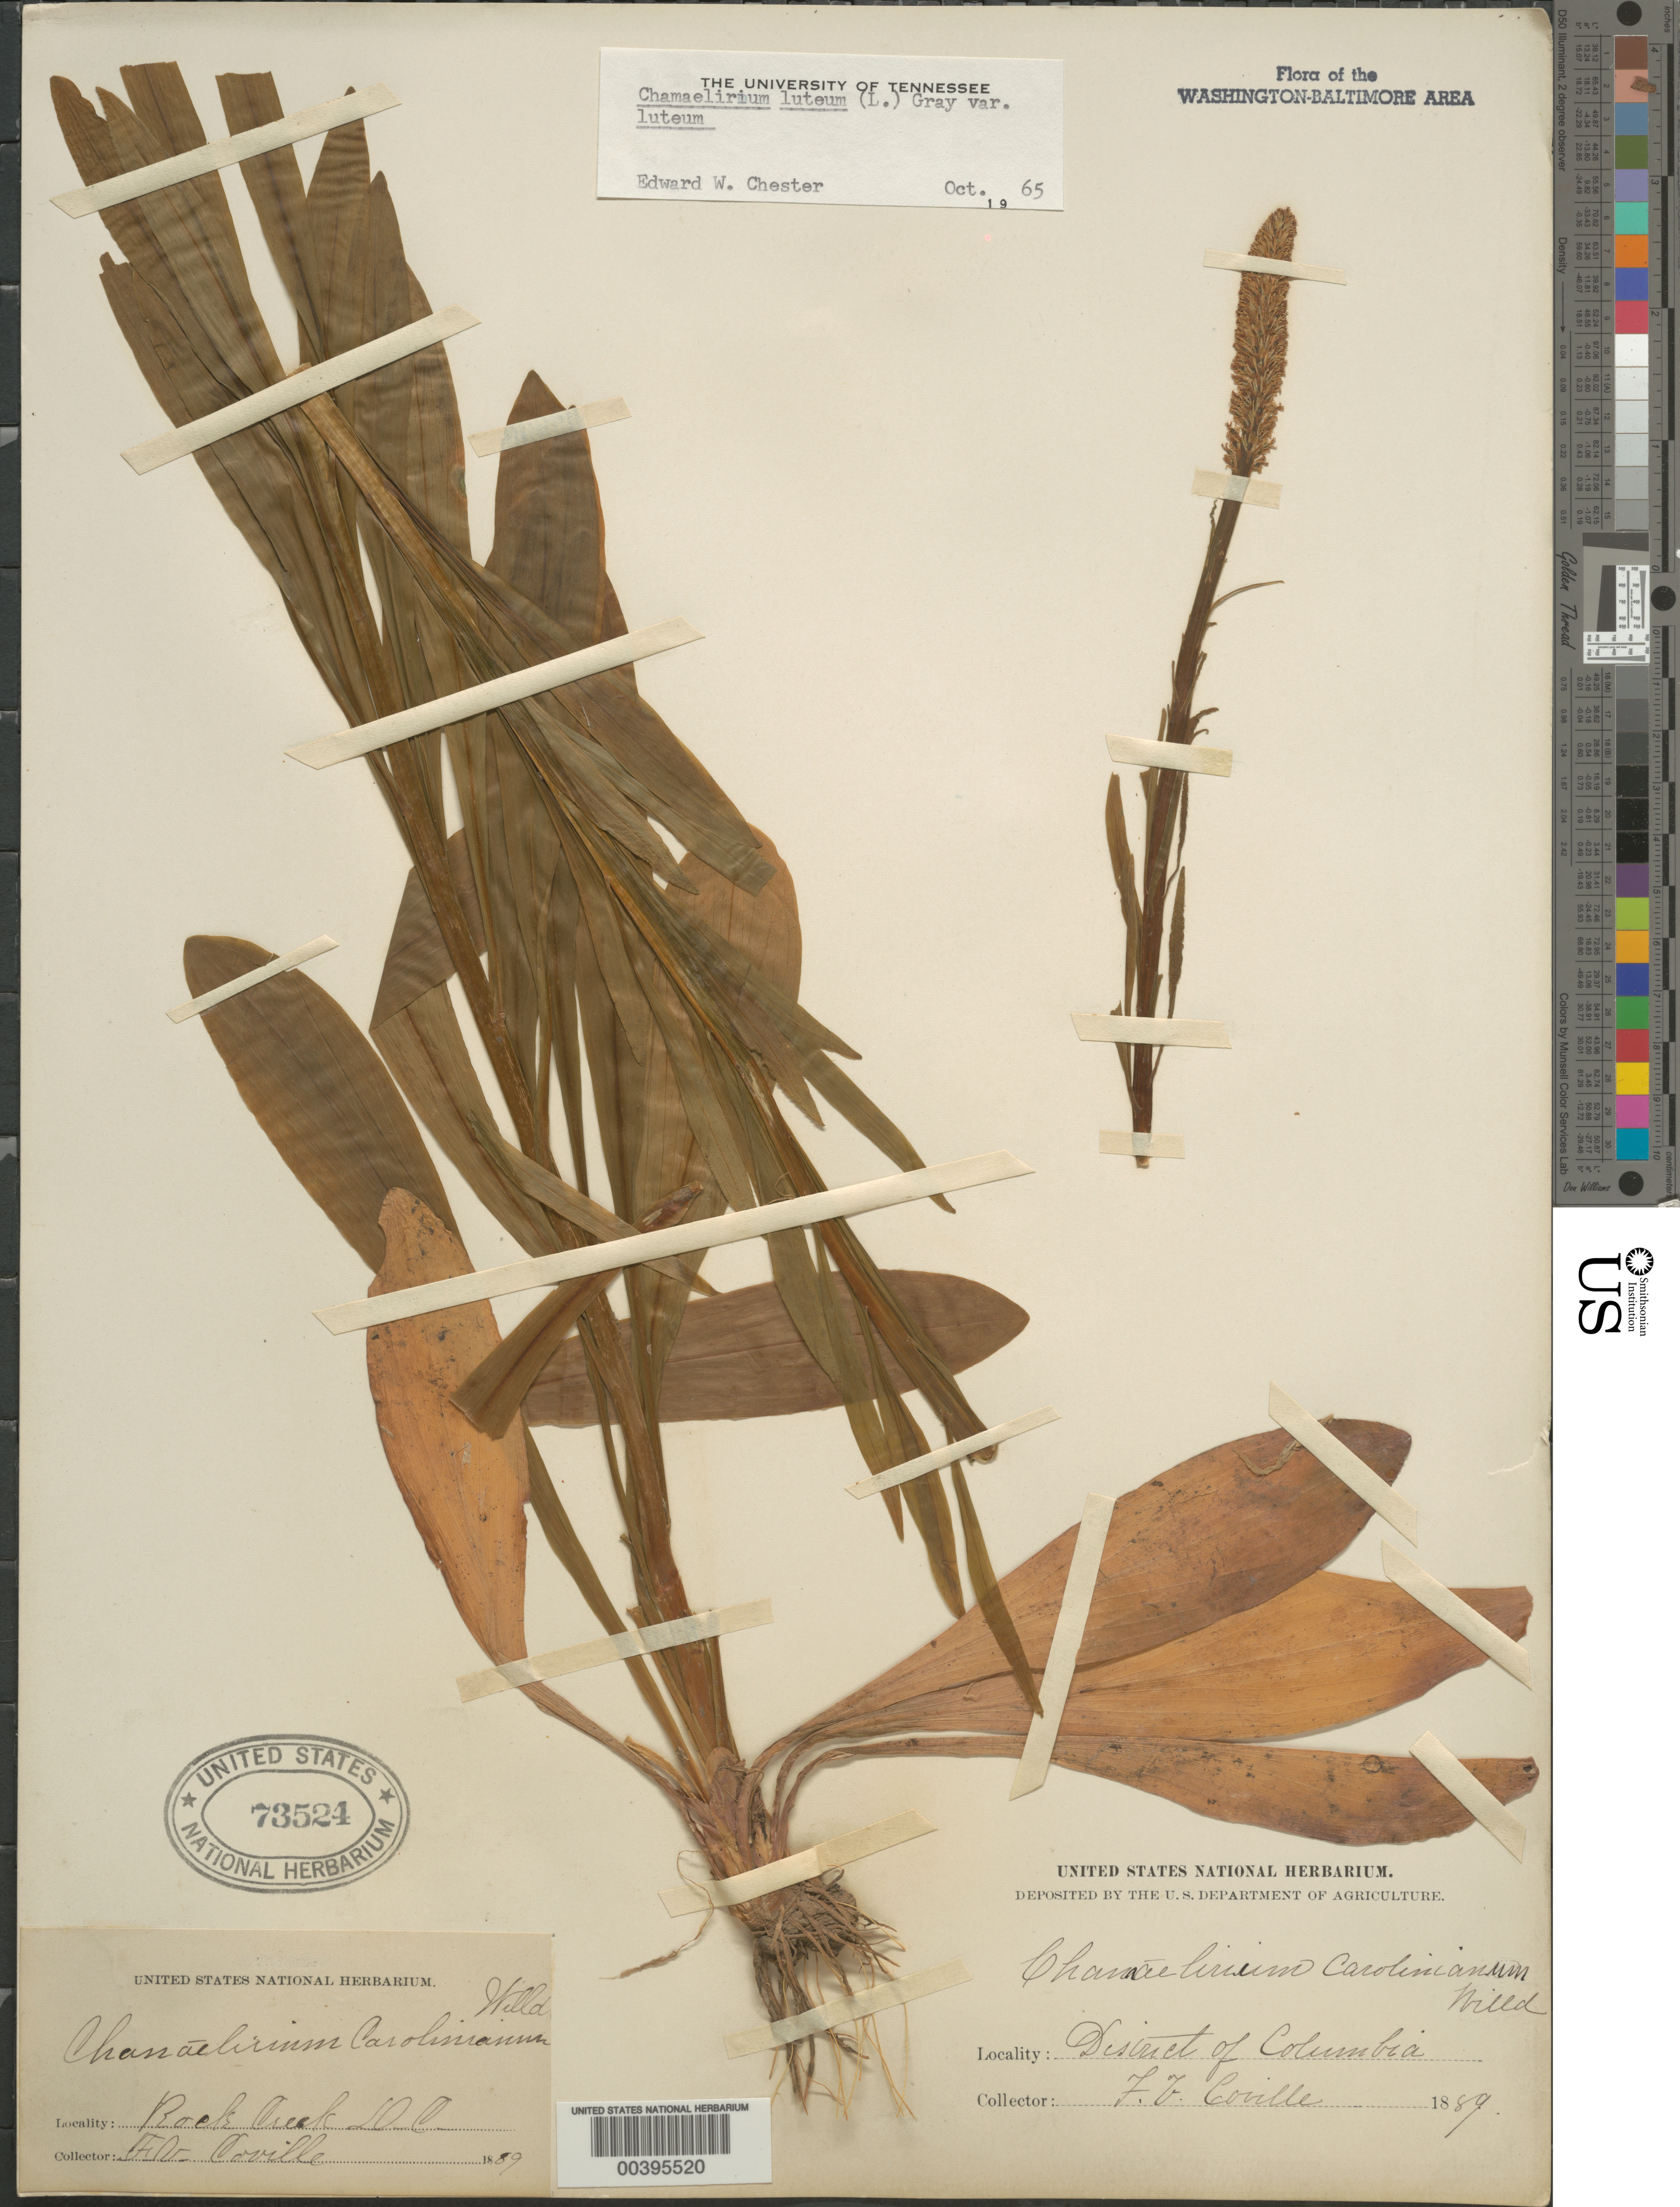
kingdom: Plantae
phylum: Tracheophyta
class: Liliopsida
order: Liliales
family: Melanthiaceae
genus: Chamaelirium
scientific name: Chamaelirium luteum var. luteum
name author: (L.) A. Gray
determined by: Chester, E. W.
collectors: F. V. Coville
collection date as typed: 1889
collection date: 1889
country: United States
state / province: District of Columbia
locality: Rock Creek Rock Creek Park and vicinity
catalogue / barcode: US 73524